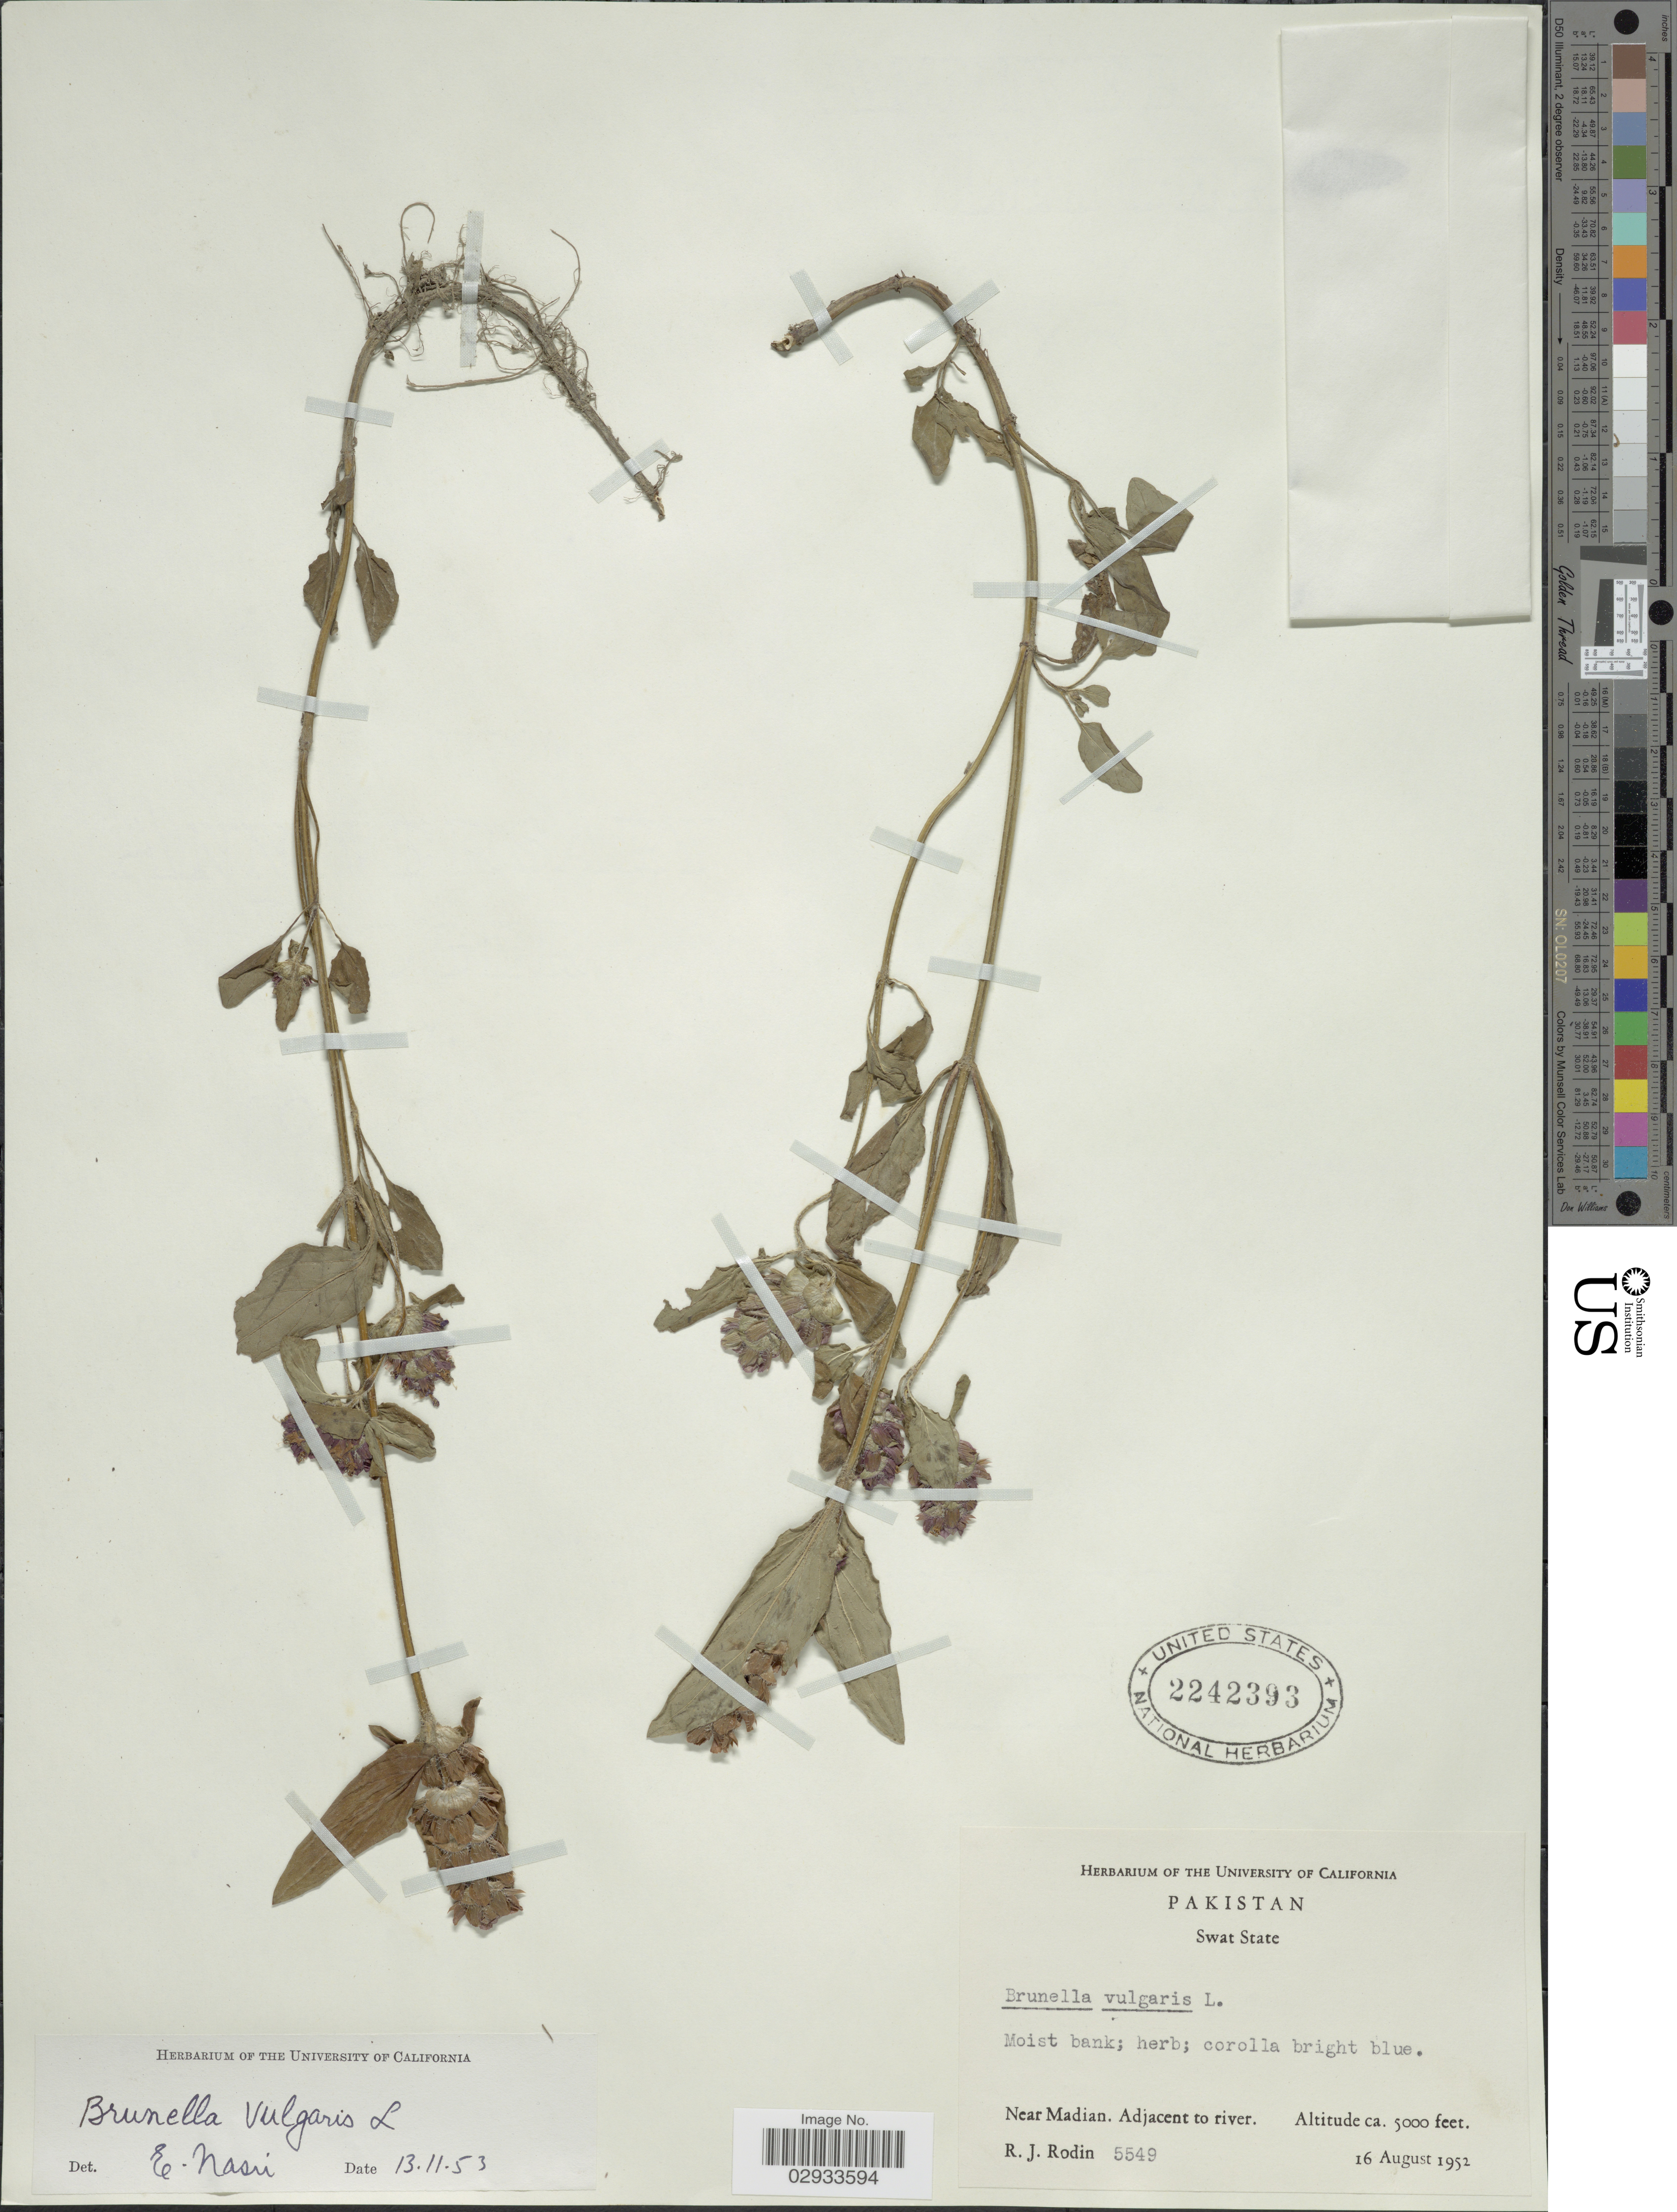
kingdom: Plantae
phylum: Tracheophyta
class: Magnoliopsida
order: Lamiales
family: Lamiaceae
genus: Prunella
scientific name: Prunella vulgaris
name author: L.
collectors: R. J. Rodin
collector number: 5549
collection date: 1952-08-16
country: Pakistan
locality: Swat State, Near Madian, Adjacent to river.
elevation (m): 1524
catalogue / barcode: US 2242393